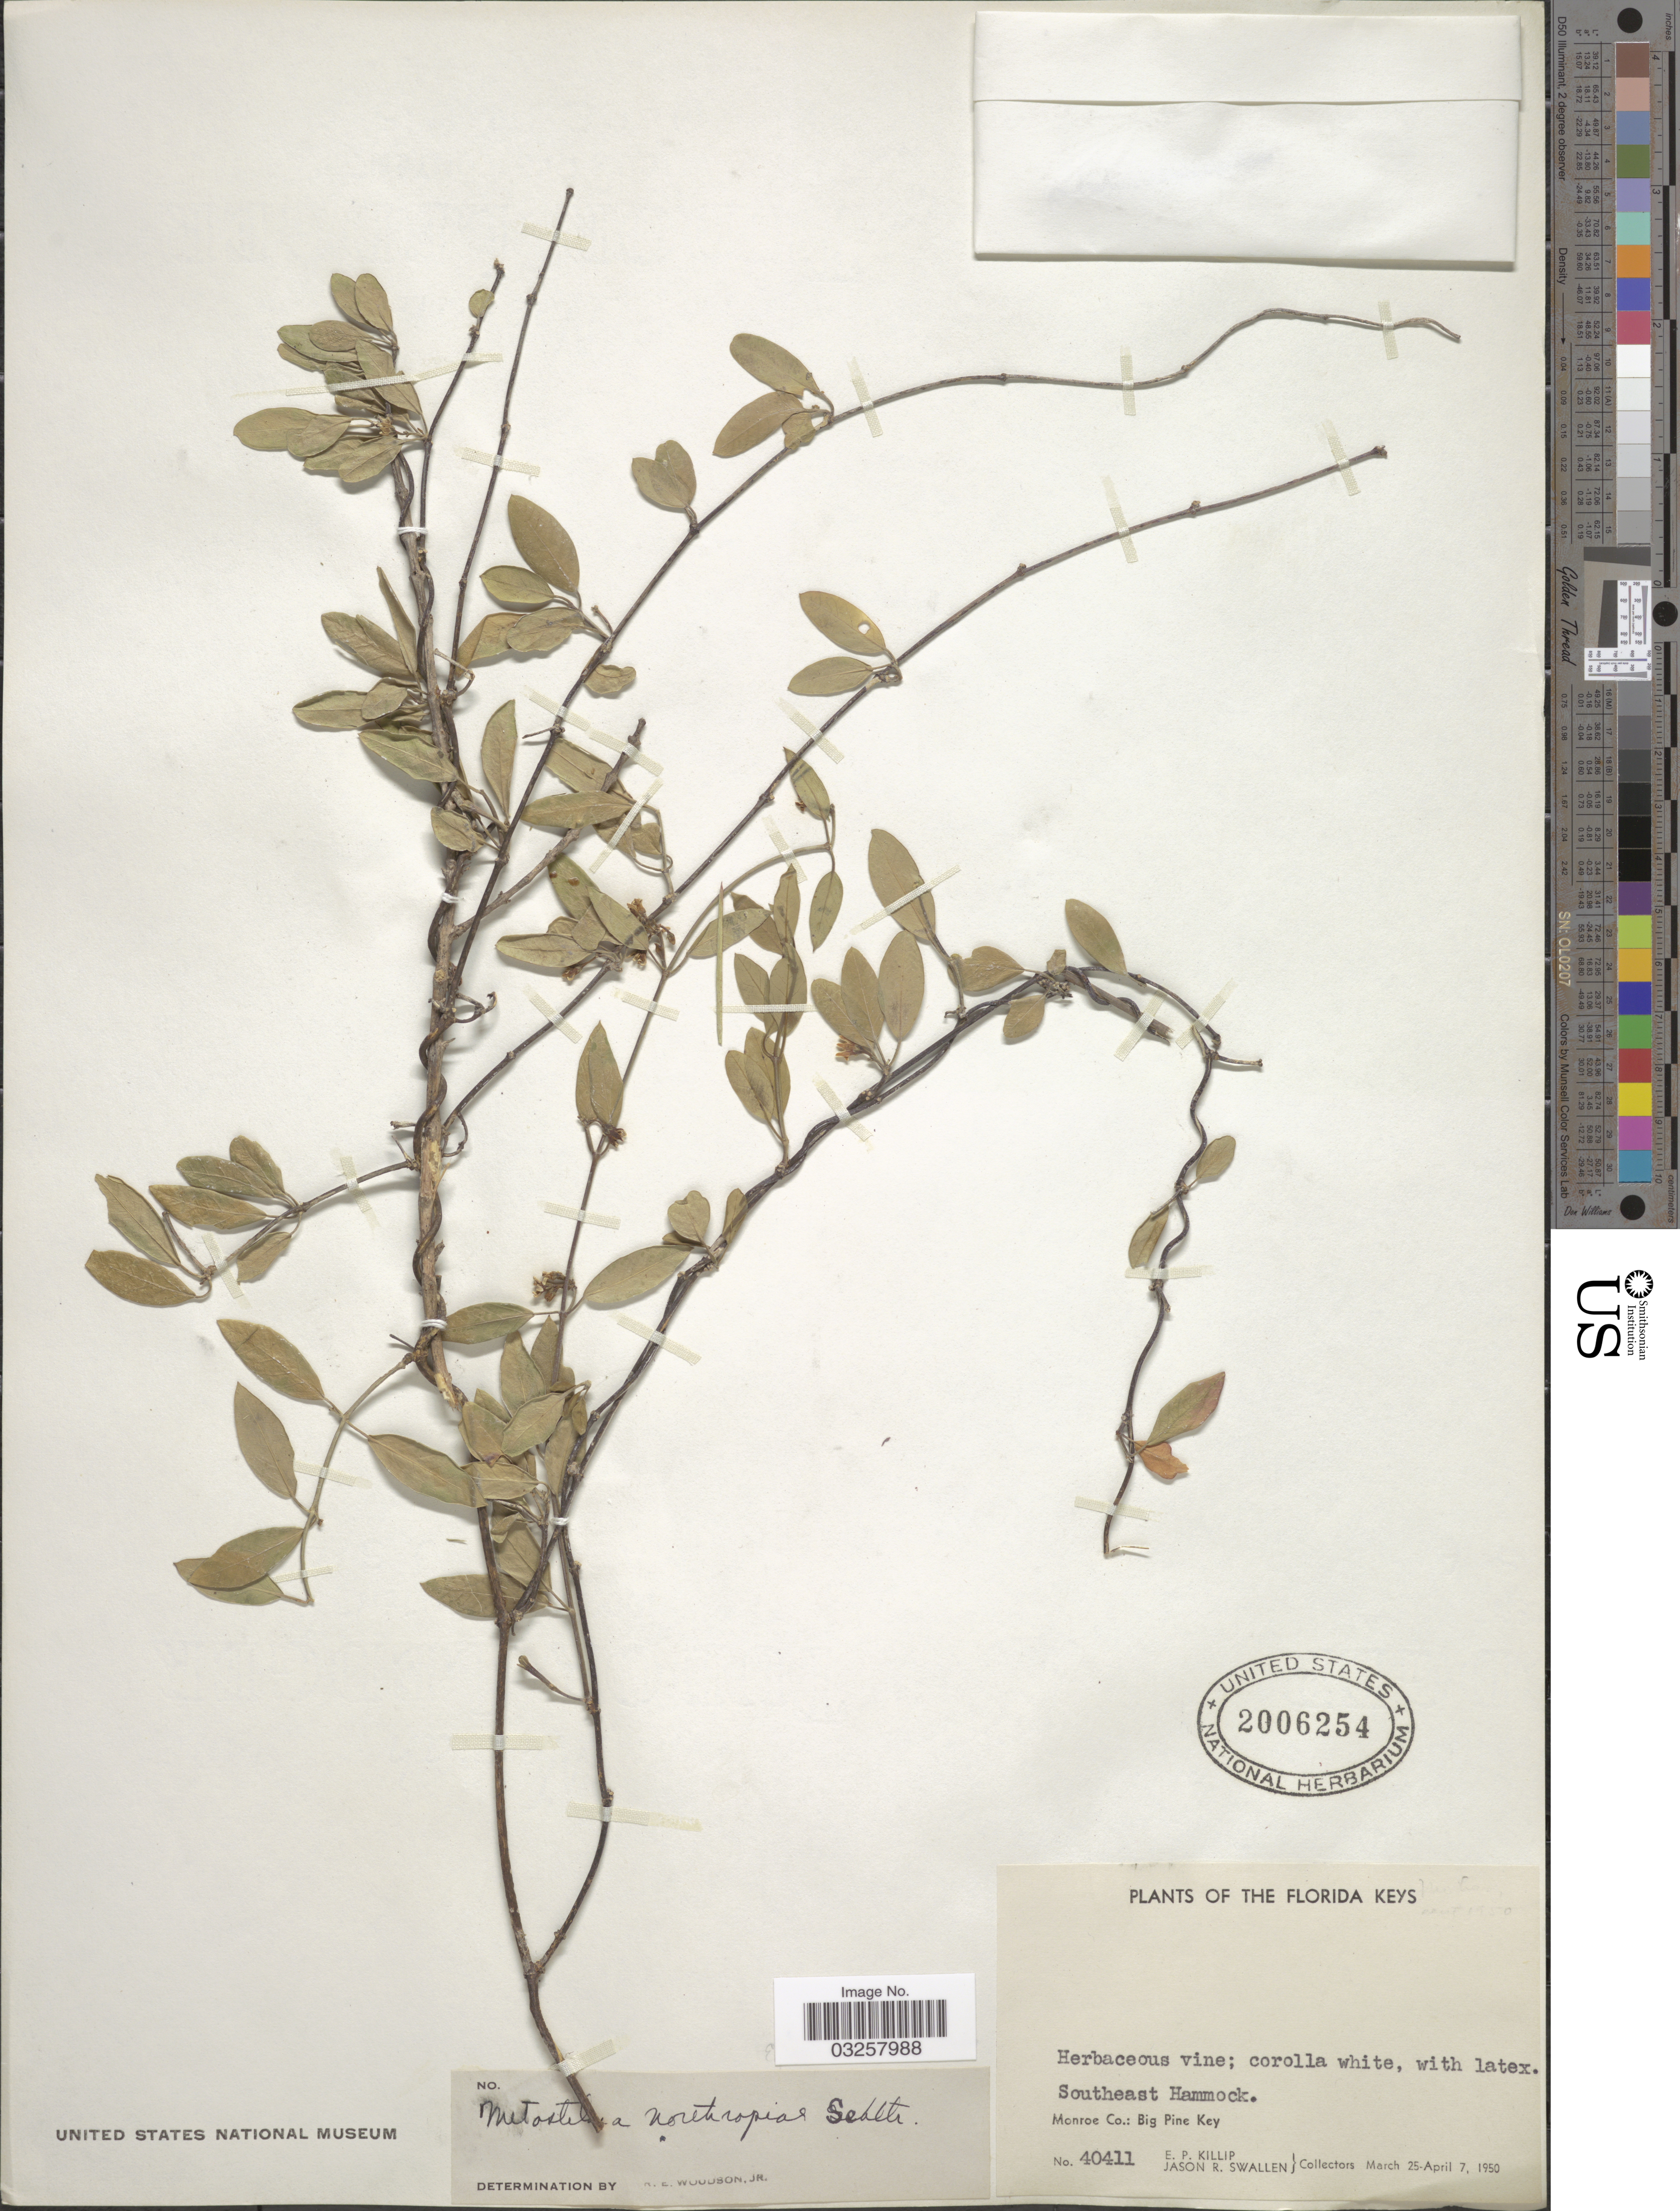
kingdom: Plantae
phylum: Tracheophyta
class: Magnoliopsida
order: Gentianales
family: Apocynaceae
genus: Metastelma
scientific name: Metastelma bahamense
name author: Griseb.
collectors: E. P. Killip & J. R. Swallen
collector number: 40411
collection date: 1950-03-25/1950-04-07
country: United States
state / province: Florida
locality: The Florida Keys. Southeast Hammock. Monroe Co.: Big Pine Key.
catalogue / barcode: US 2006254